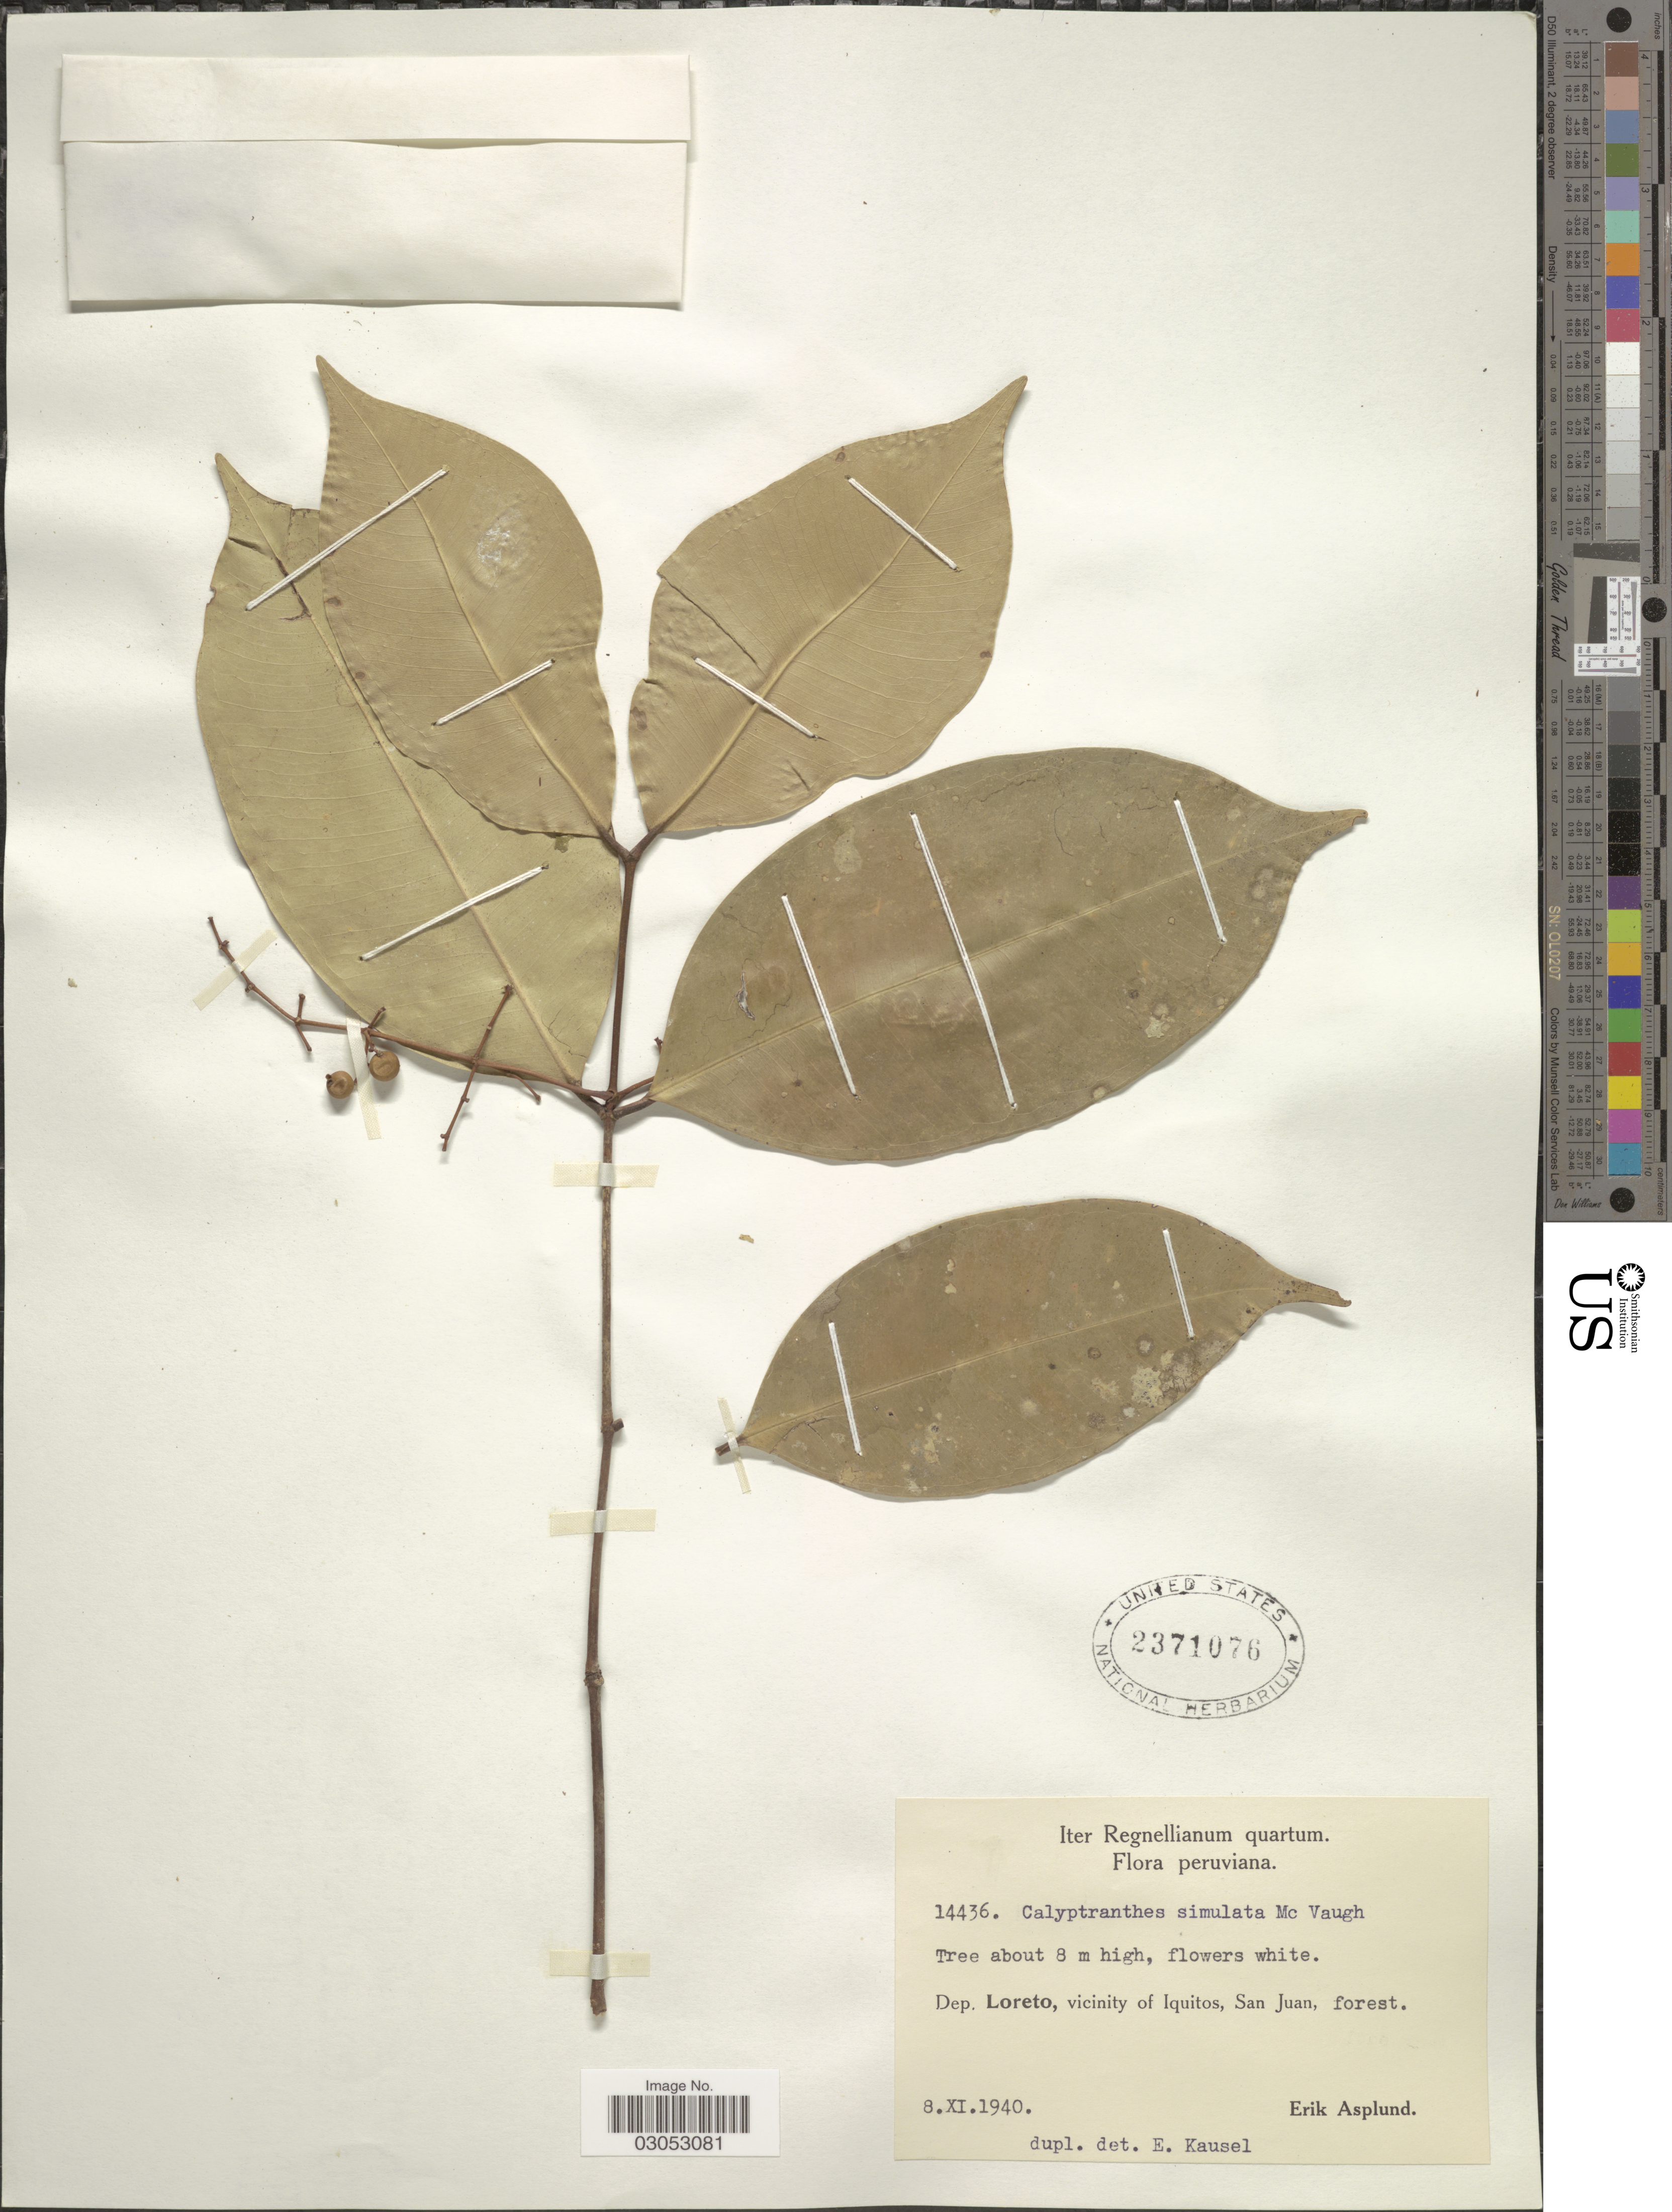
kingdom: Plantae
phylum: Tracheophyta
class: Magnoliopsida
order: Myrtales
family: Myrtaceae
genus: Myrcia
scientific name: Myrcia simulata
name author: (McVaugh) A.R. Lourenço & Parra-Os.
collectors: E. Asplund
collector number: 14436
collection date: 1940-11-08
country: Peru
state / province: Loreto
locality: Dep. Loreto, vicinity of Iquitos, San Juan.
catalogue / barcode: US 2371076